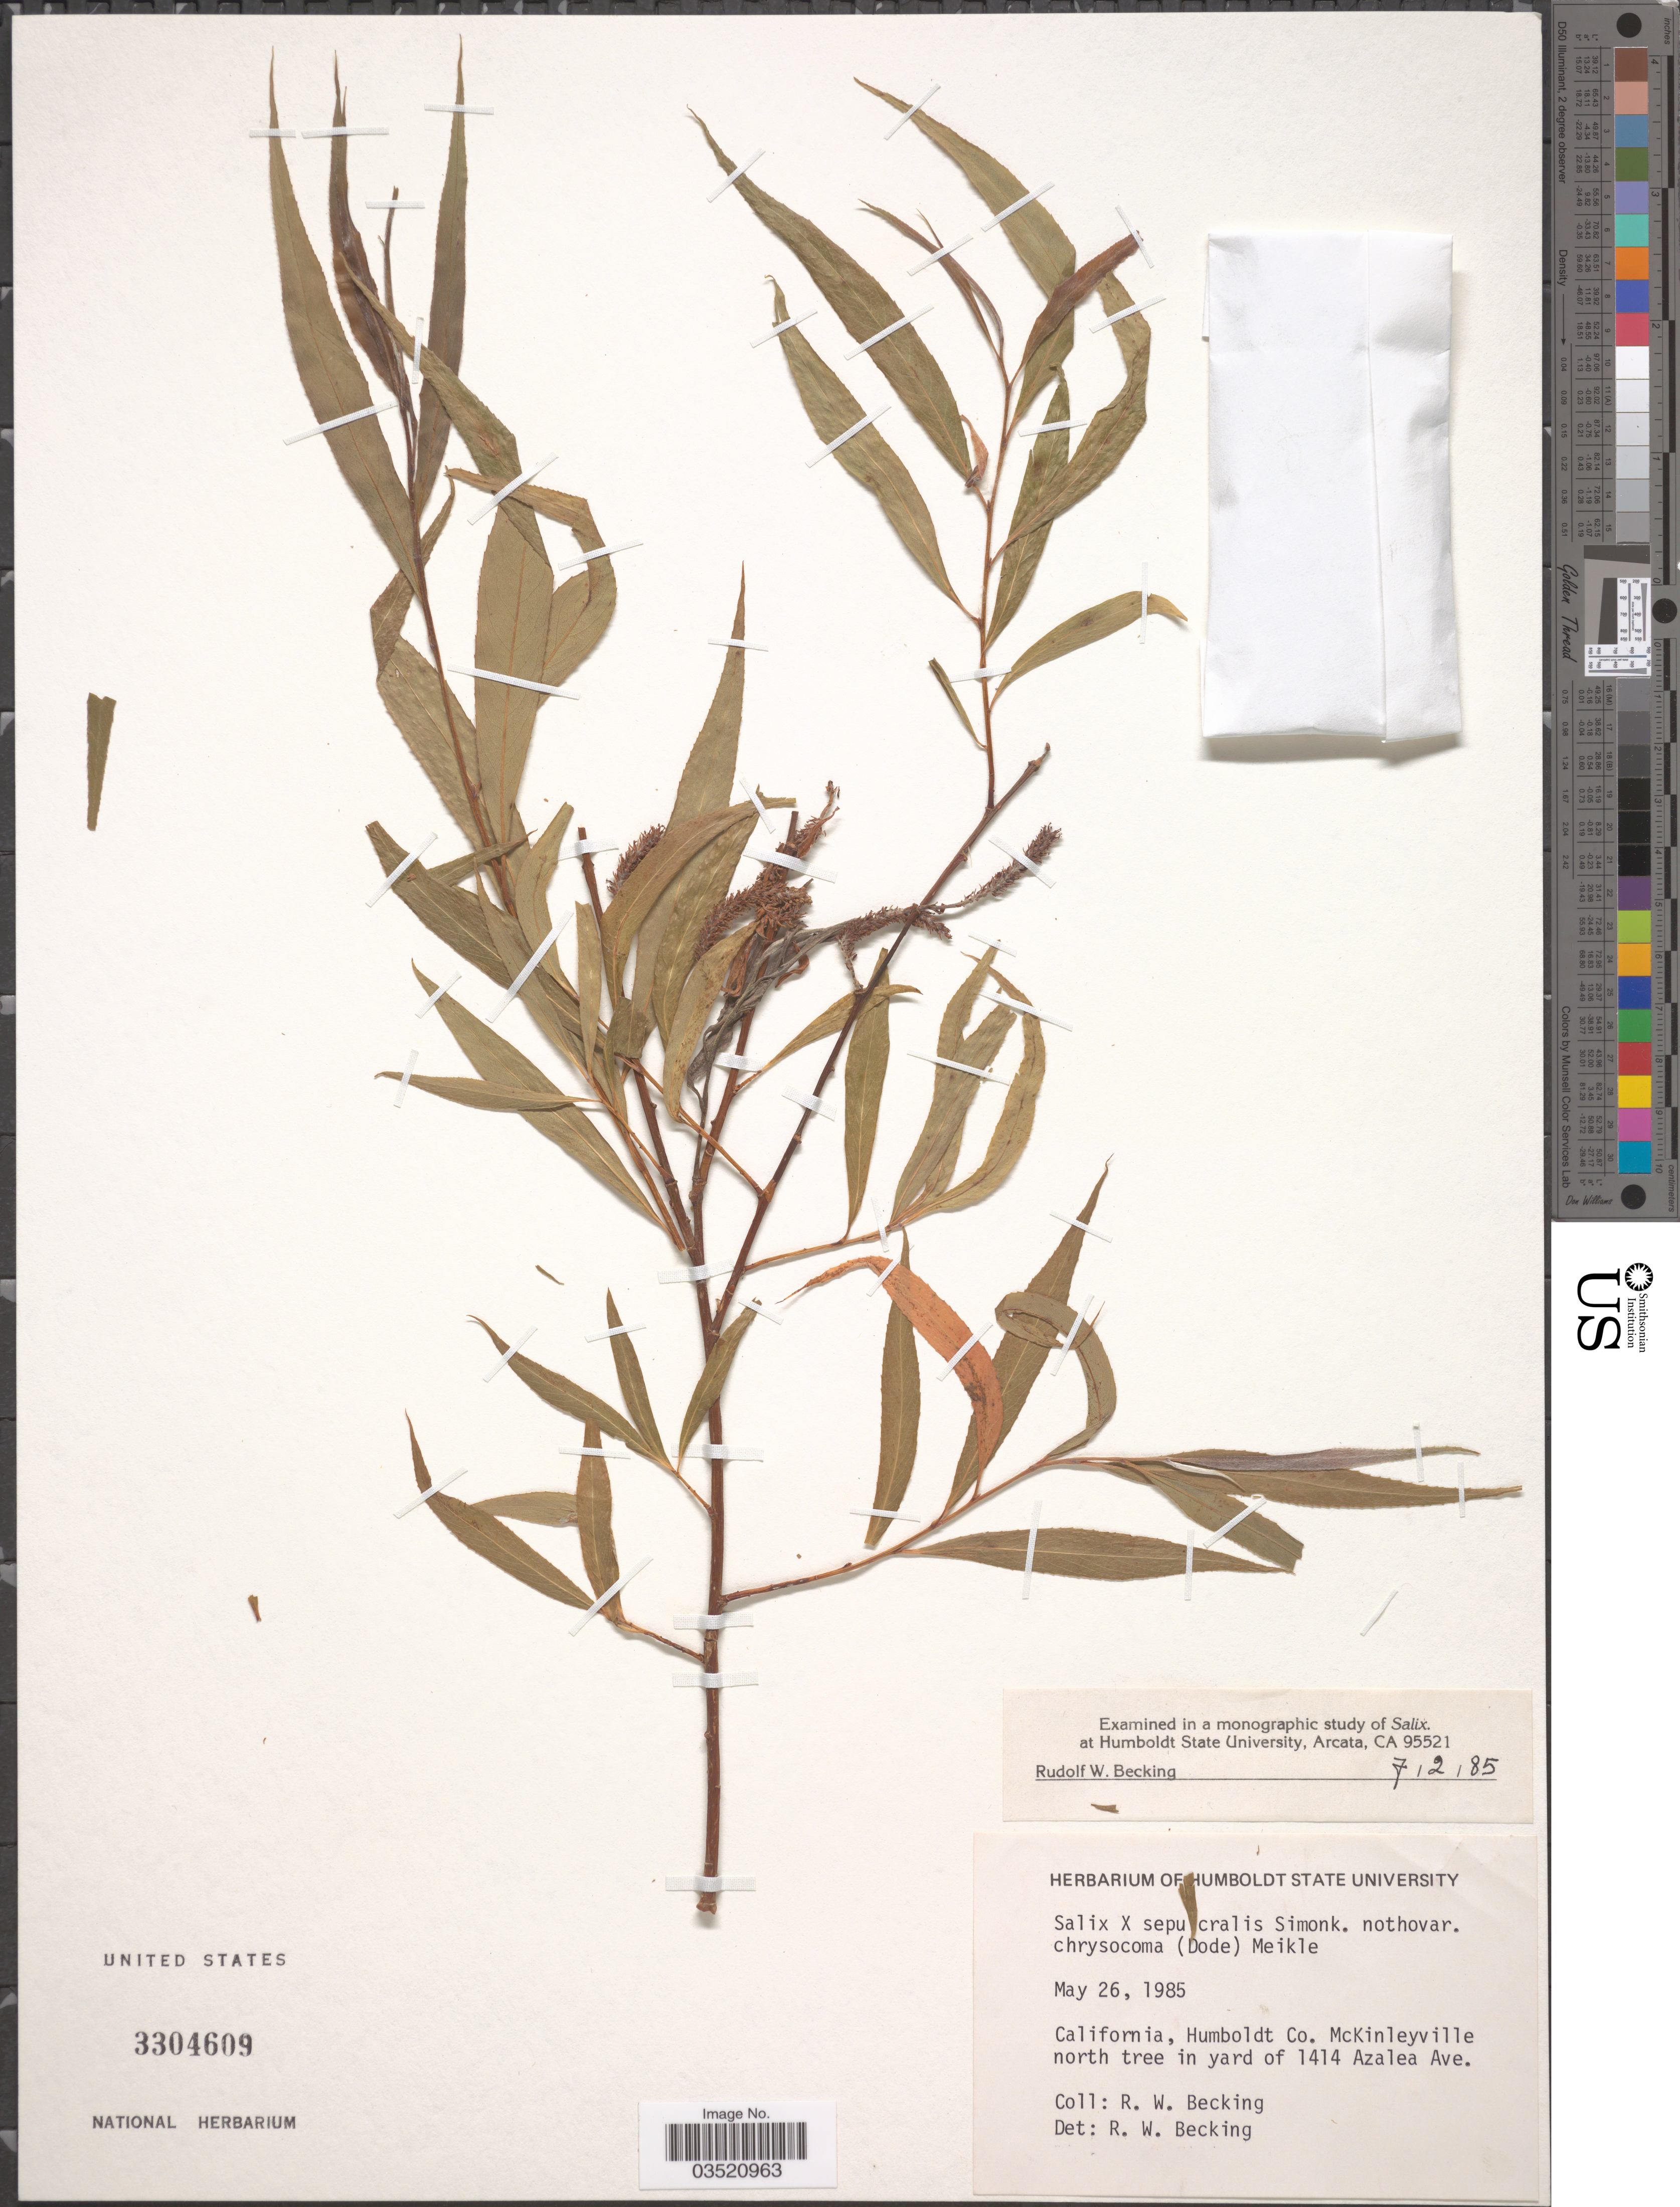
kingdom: Plantae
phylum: Tracheophyta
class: Magnoliopsida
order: Malpighiales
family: Salicaceae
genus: Salix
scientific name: Salix x sepulcralis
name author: Simonk.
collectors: R. Becking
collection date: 1985-05-26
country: United States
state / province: California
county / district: Humboldt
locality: Humboldt Co. McKinleyville north tree in yard of 1414 Azalea Ave.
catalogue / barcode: US 3304609